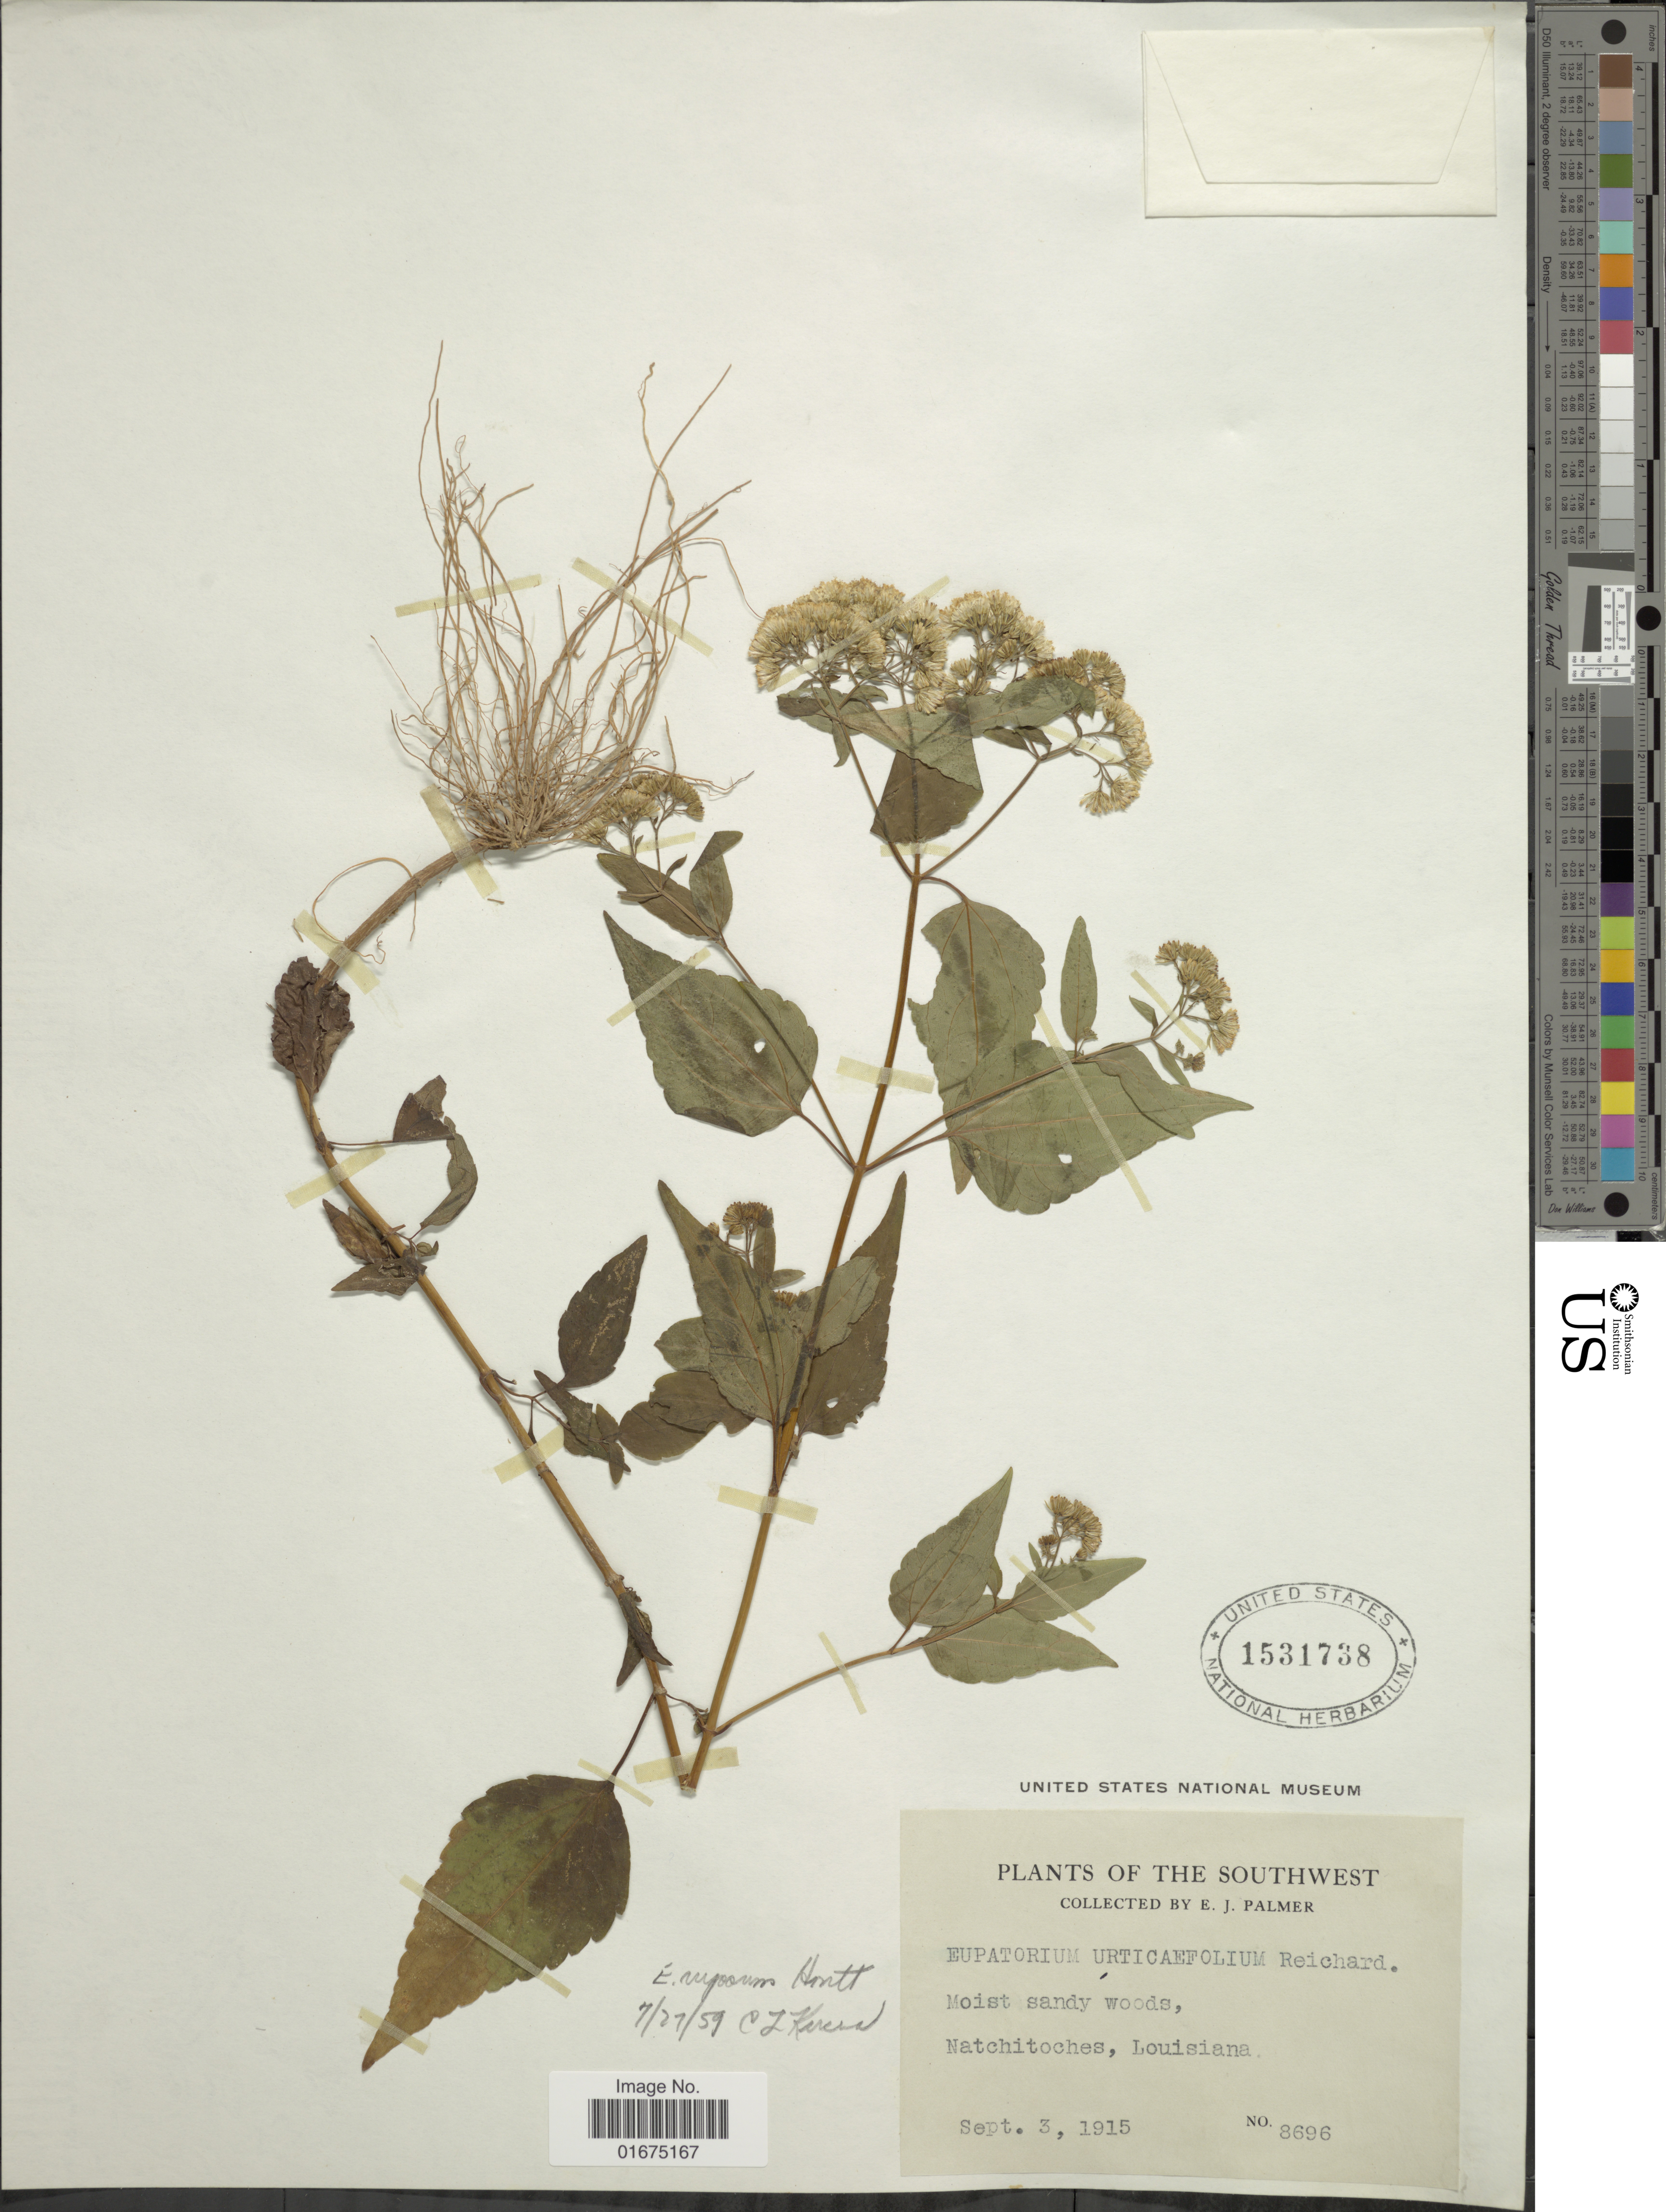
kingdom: Plantae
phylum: Tracheophyta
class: Magnoliopsida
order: Asterales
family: Asteraceae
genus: Ageratina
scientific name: Ageratina altissima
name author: (L.) R.M. King & H. Rob.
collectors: E. J. Palmer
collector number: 8696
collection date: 1915-09-03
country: United States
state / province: Louisiana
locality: The Southwest, Moist sandy woods, Natchitoches, Louisiana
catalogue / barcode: US 1531738